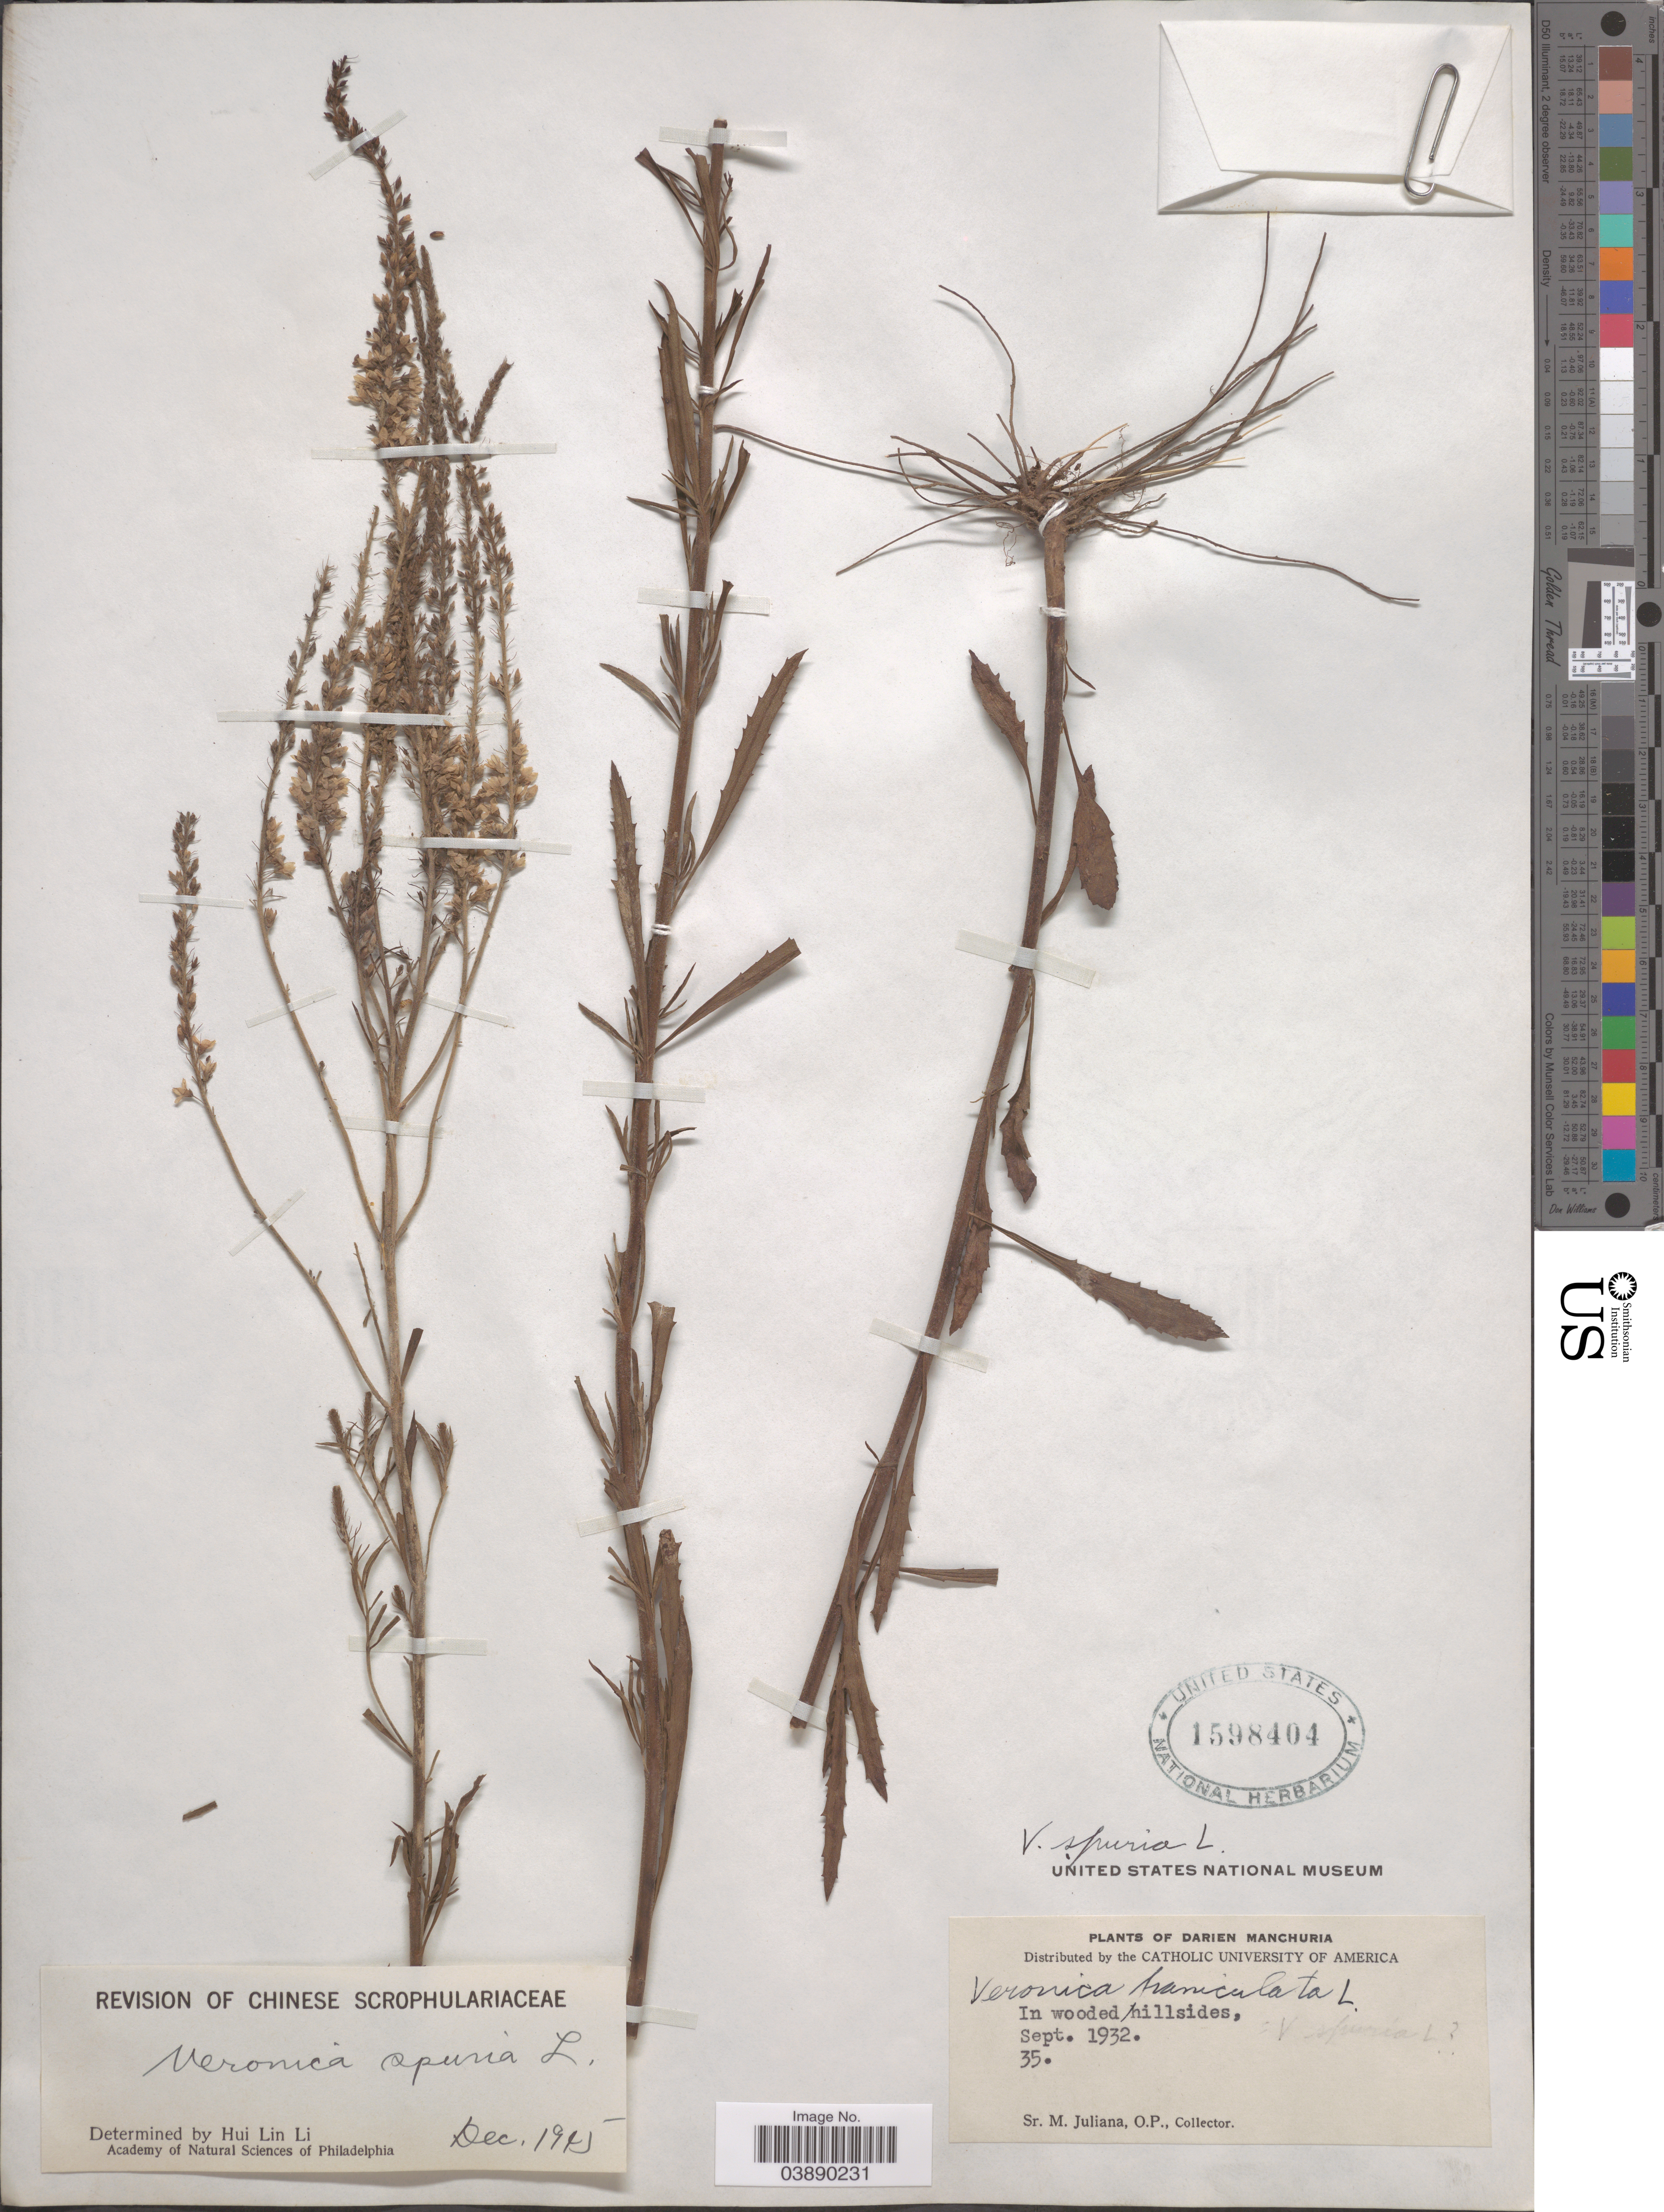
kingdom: Plantae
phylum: Tracheophyta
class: Magnoliopsida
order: Lamiales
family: Plantaginaceae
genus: Veronica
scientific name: Veronica linariifolia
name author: Pall. ex Link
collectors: M. Juliana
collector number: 35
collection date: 1932-09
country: Panama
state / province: Darien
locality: Darien Manchuria.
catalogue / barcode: US 1598404